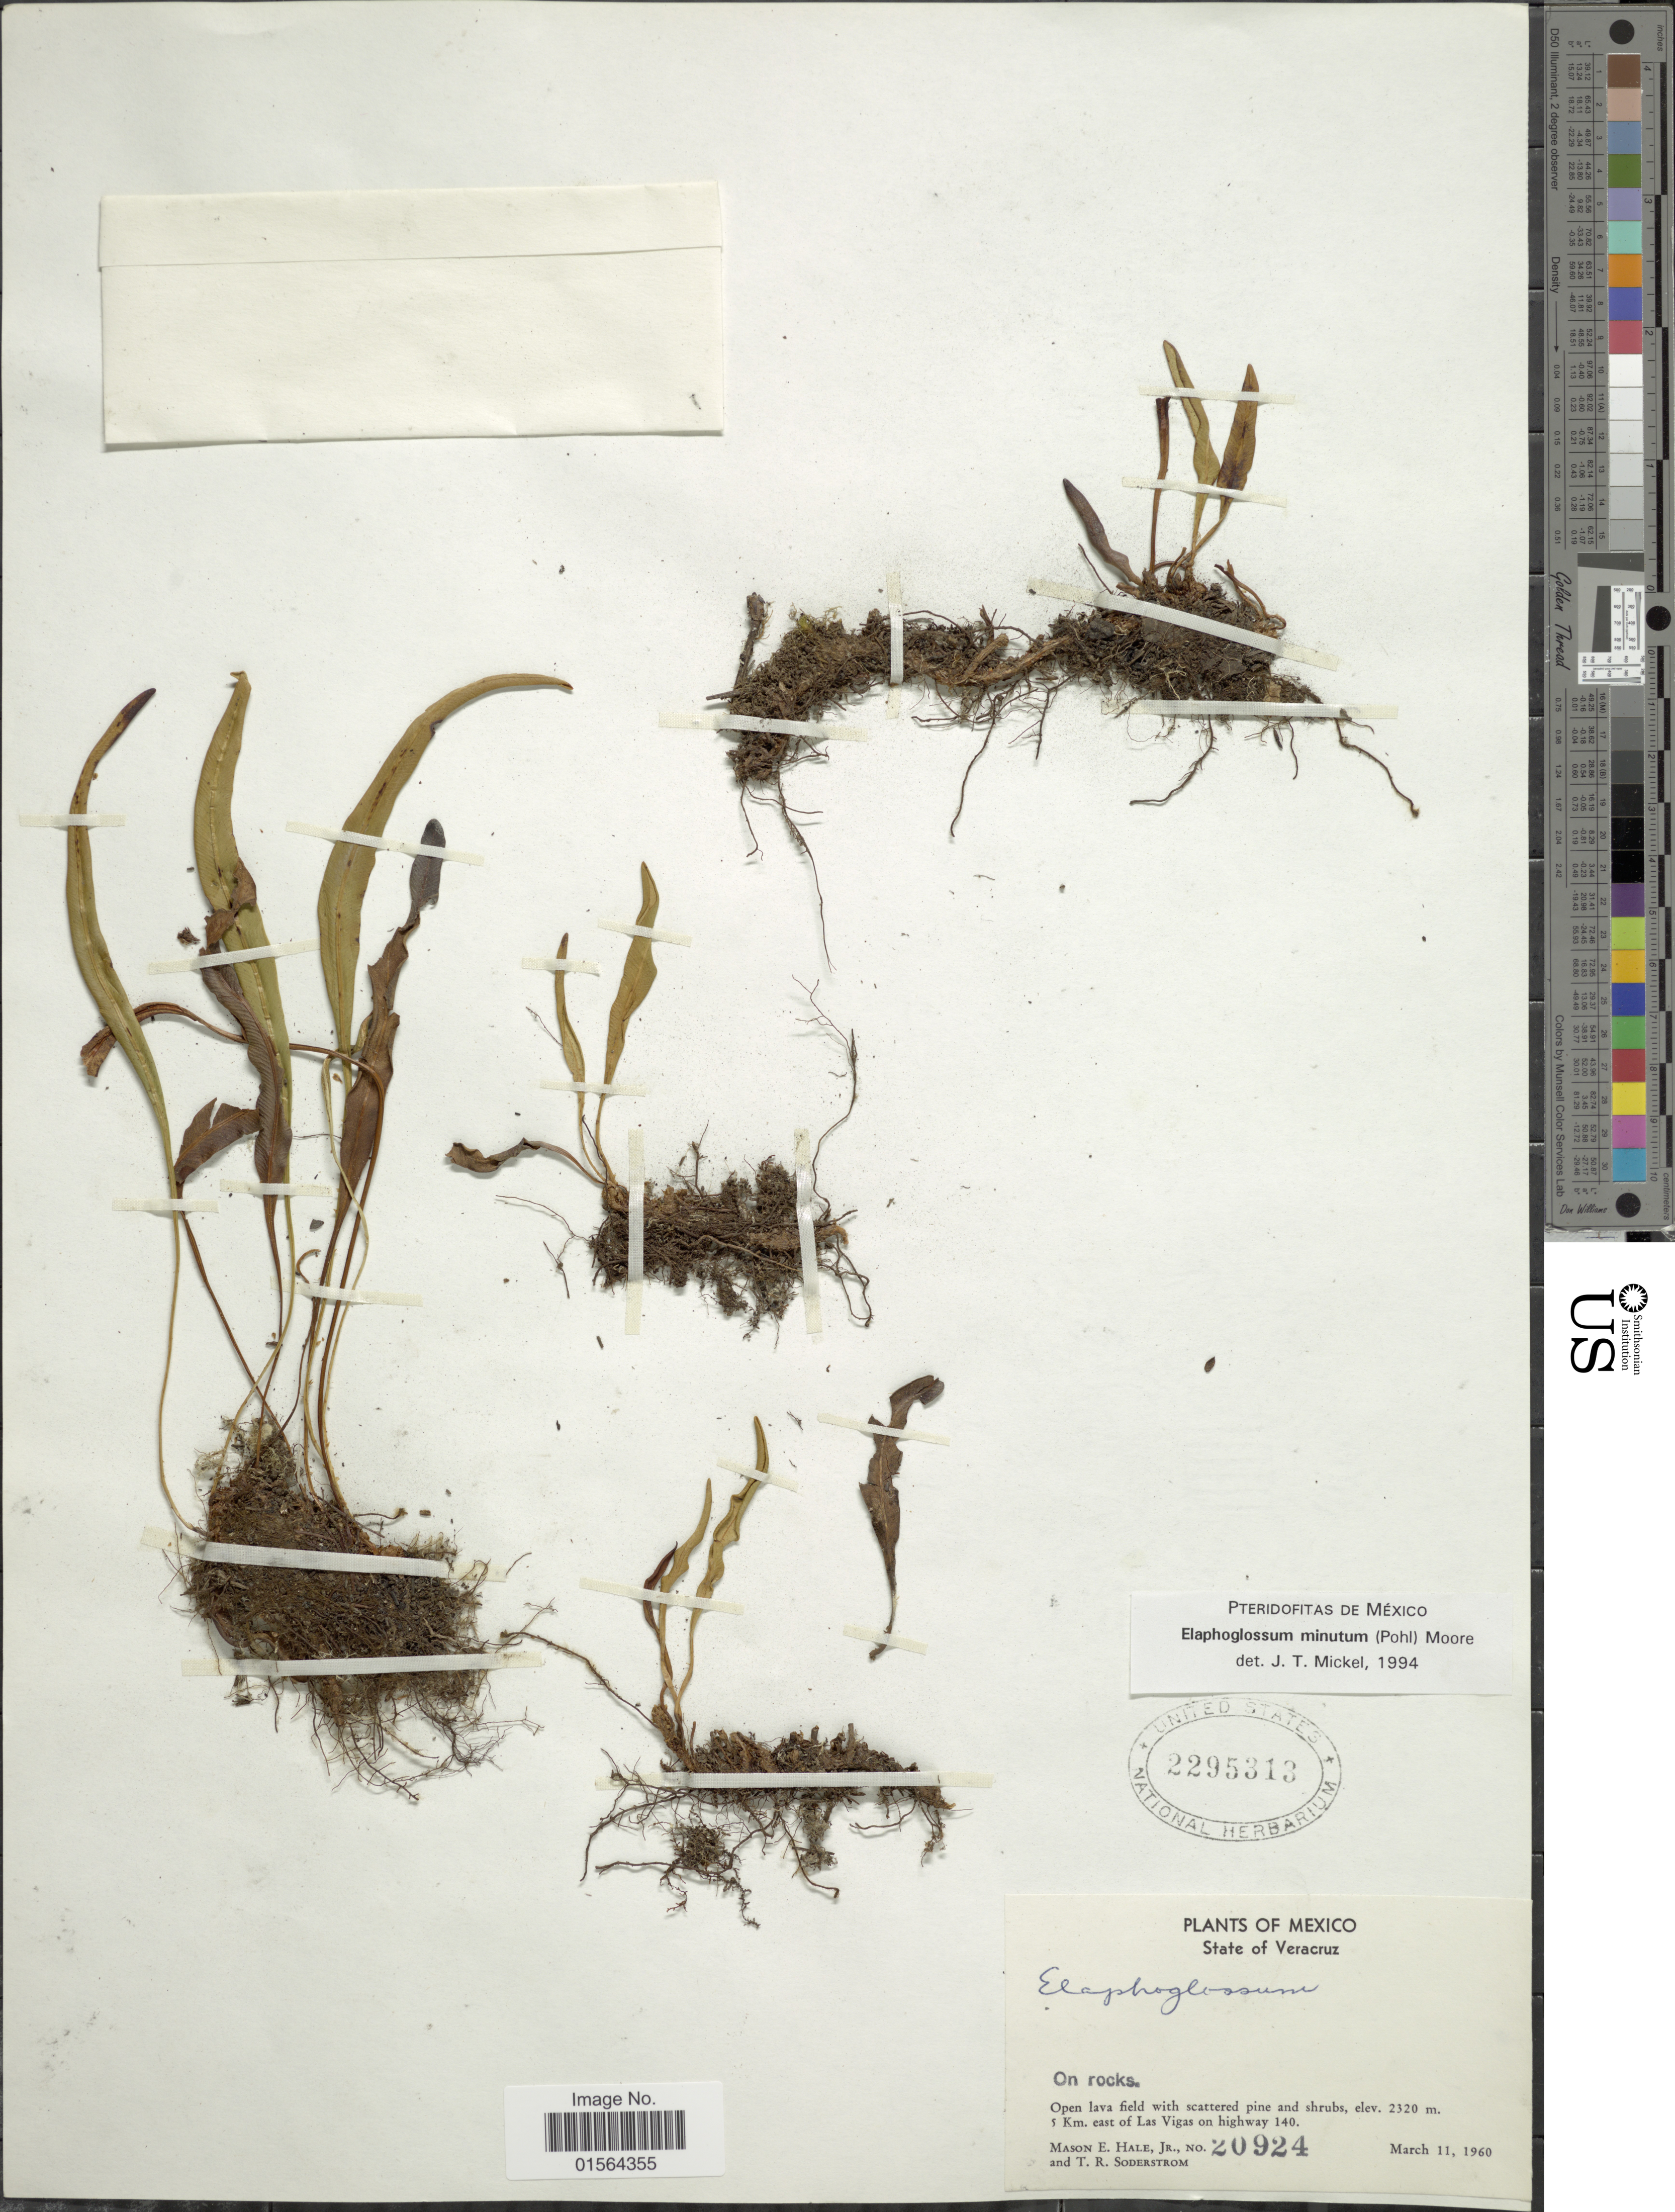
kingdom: Plantae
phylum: Tracheophyta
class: Polypodiopsida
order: Polypodiales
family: Dryopteridaceae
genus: Elaphoglossum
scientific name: Elaphoglossum minutum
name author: (Pohl ex Fée) T. Moore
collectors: M. Hale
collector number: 20924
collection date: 1960-03-11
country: Mexico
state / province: Veracruz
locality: State of Veracruz, 5 km east of Las Vigas on highway 140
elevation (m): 2320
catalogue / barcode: US 2295313